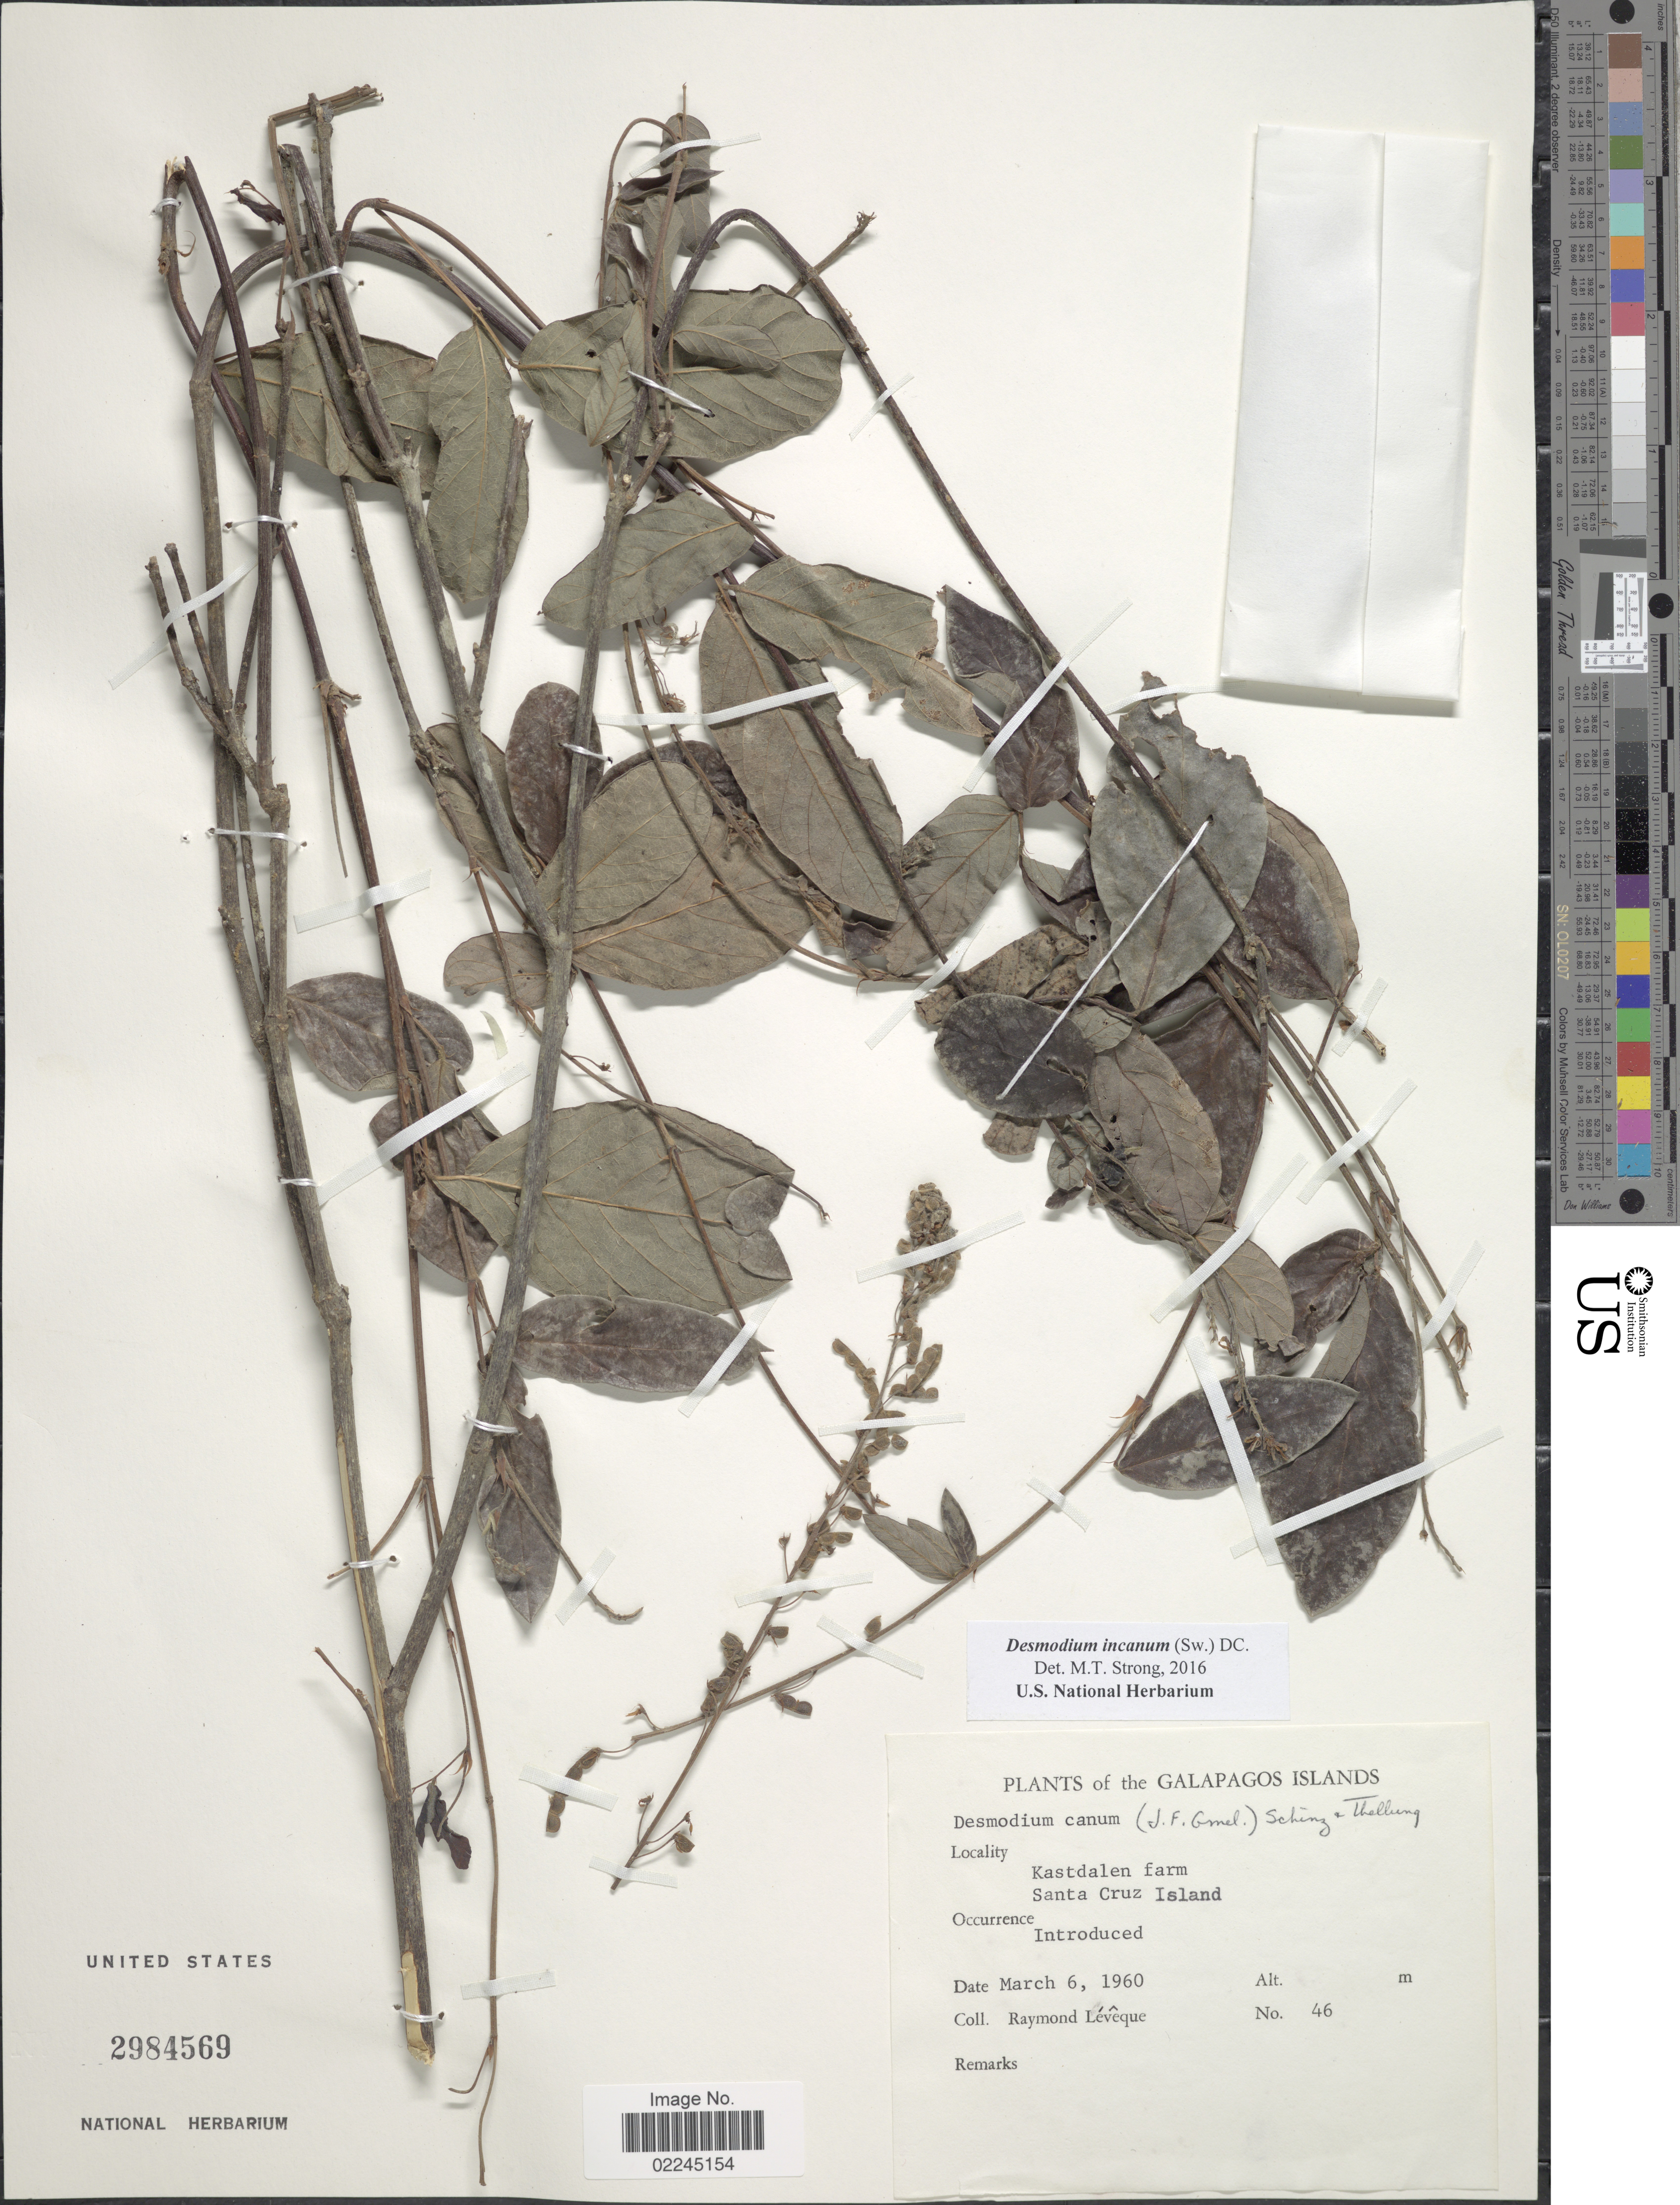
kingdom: Plantae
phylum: Tracheophyta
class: Magnoliopsida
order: Fabales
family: Fabaceae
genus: Desmodium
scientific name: Desmodium incanum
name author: (Sw.) DC.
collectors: R. Lévêque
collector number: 46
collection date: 1960-03-06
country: Ecuador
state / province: Colón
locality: Galapagos Islands. Kastdalen farm. Santa Cruz Island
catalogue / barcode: US 2984569